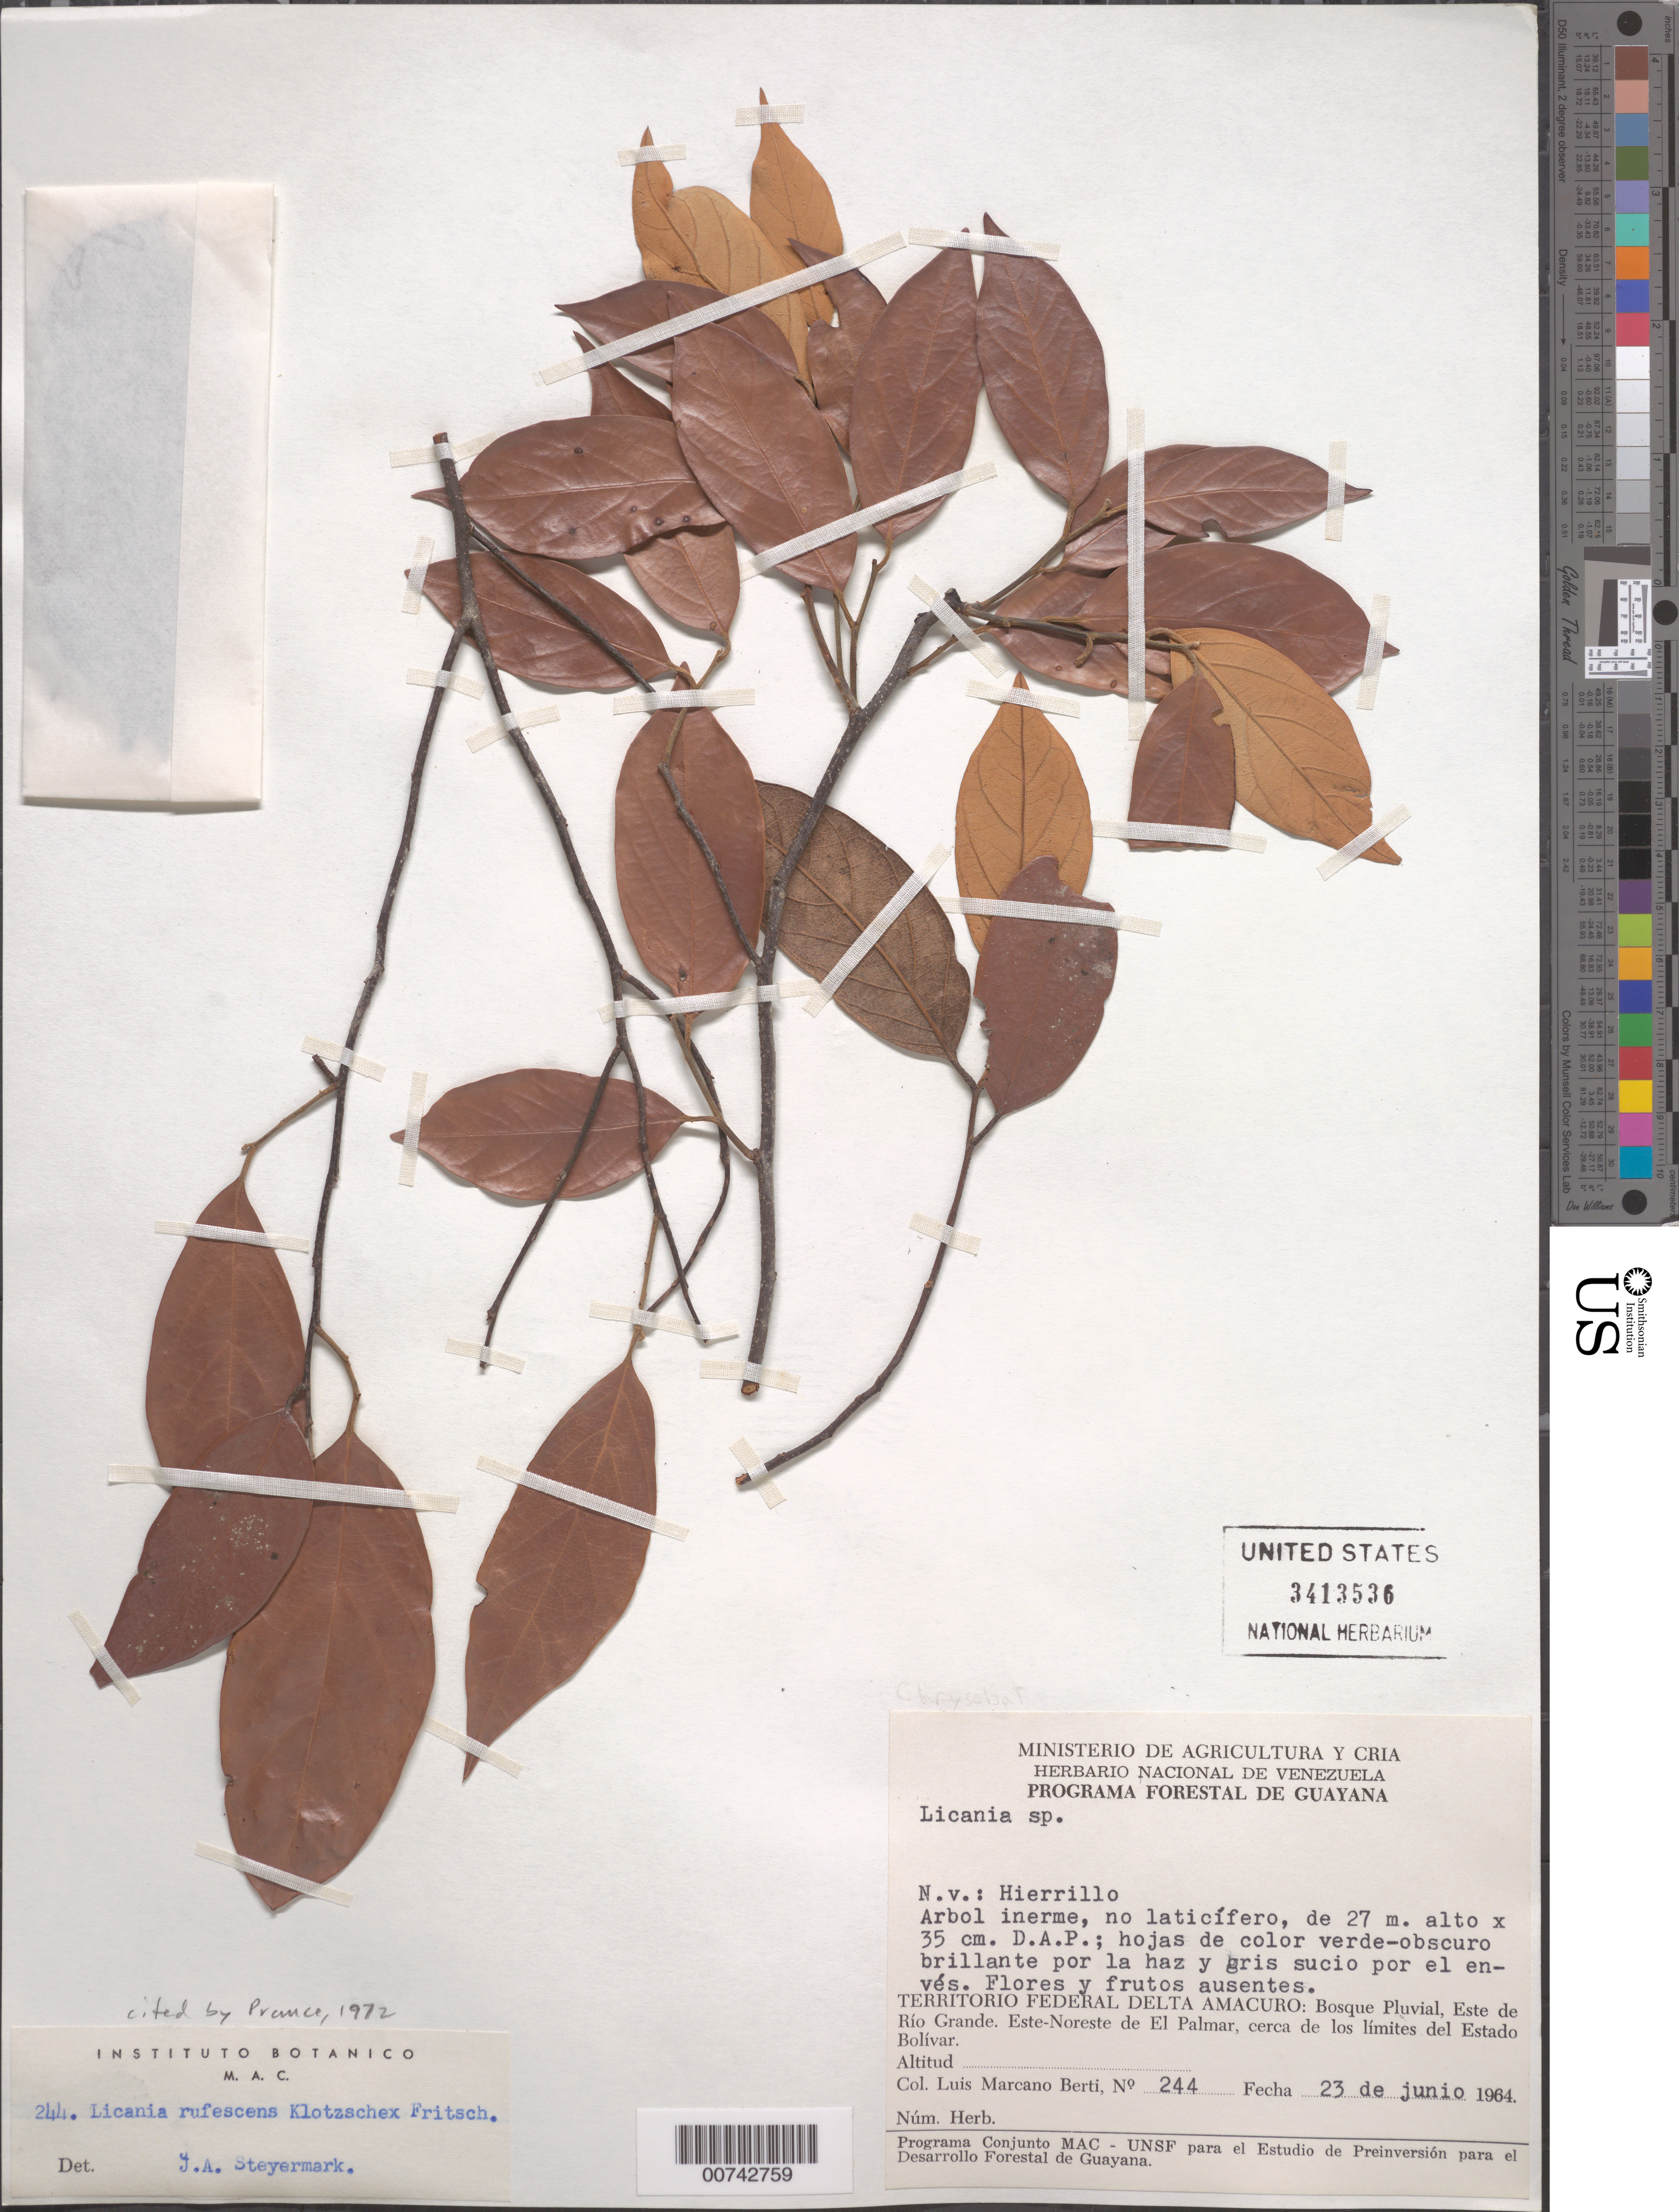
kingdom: Plantae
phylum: Tracheophyta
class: Magnoliopsida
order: Malpighiales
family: Chrysobalanaceae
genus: Licania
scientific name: Licania rufescens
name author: Klotzsch ex Fritsch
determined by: Steyermark, Julian A., (VEN)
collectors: L. Marcano-Berti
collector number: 244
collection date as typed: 23-Jun-64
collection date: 1964-06-23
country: Venezuela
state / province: Delta Amacuro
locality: Este de Río Grande, ENE de El Palmar, cerca de los limites del Estado Bolívar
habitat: Bosque pluvial